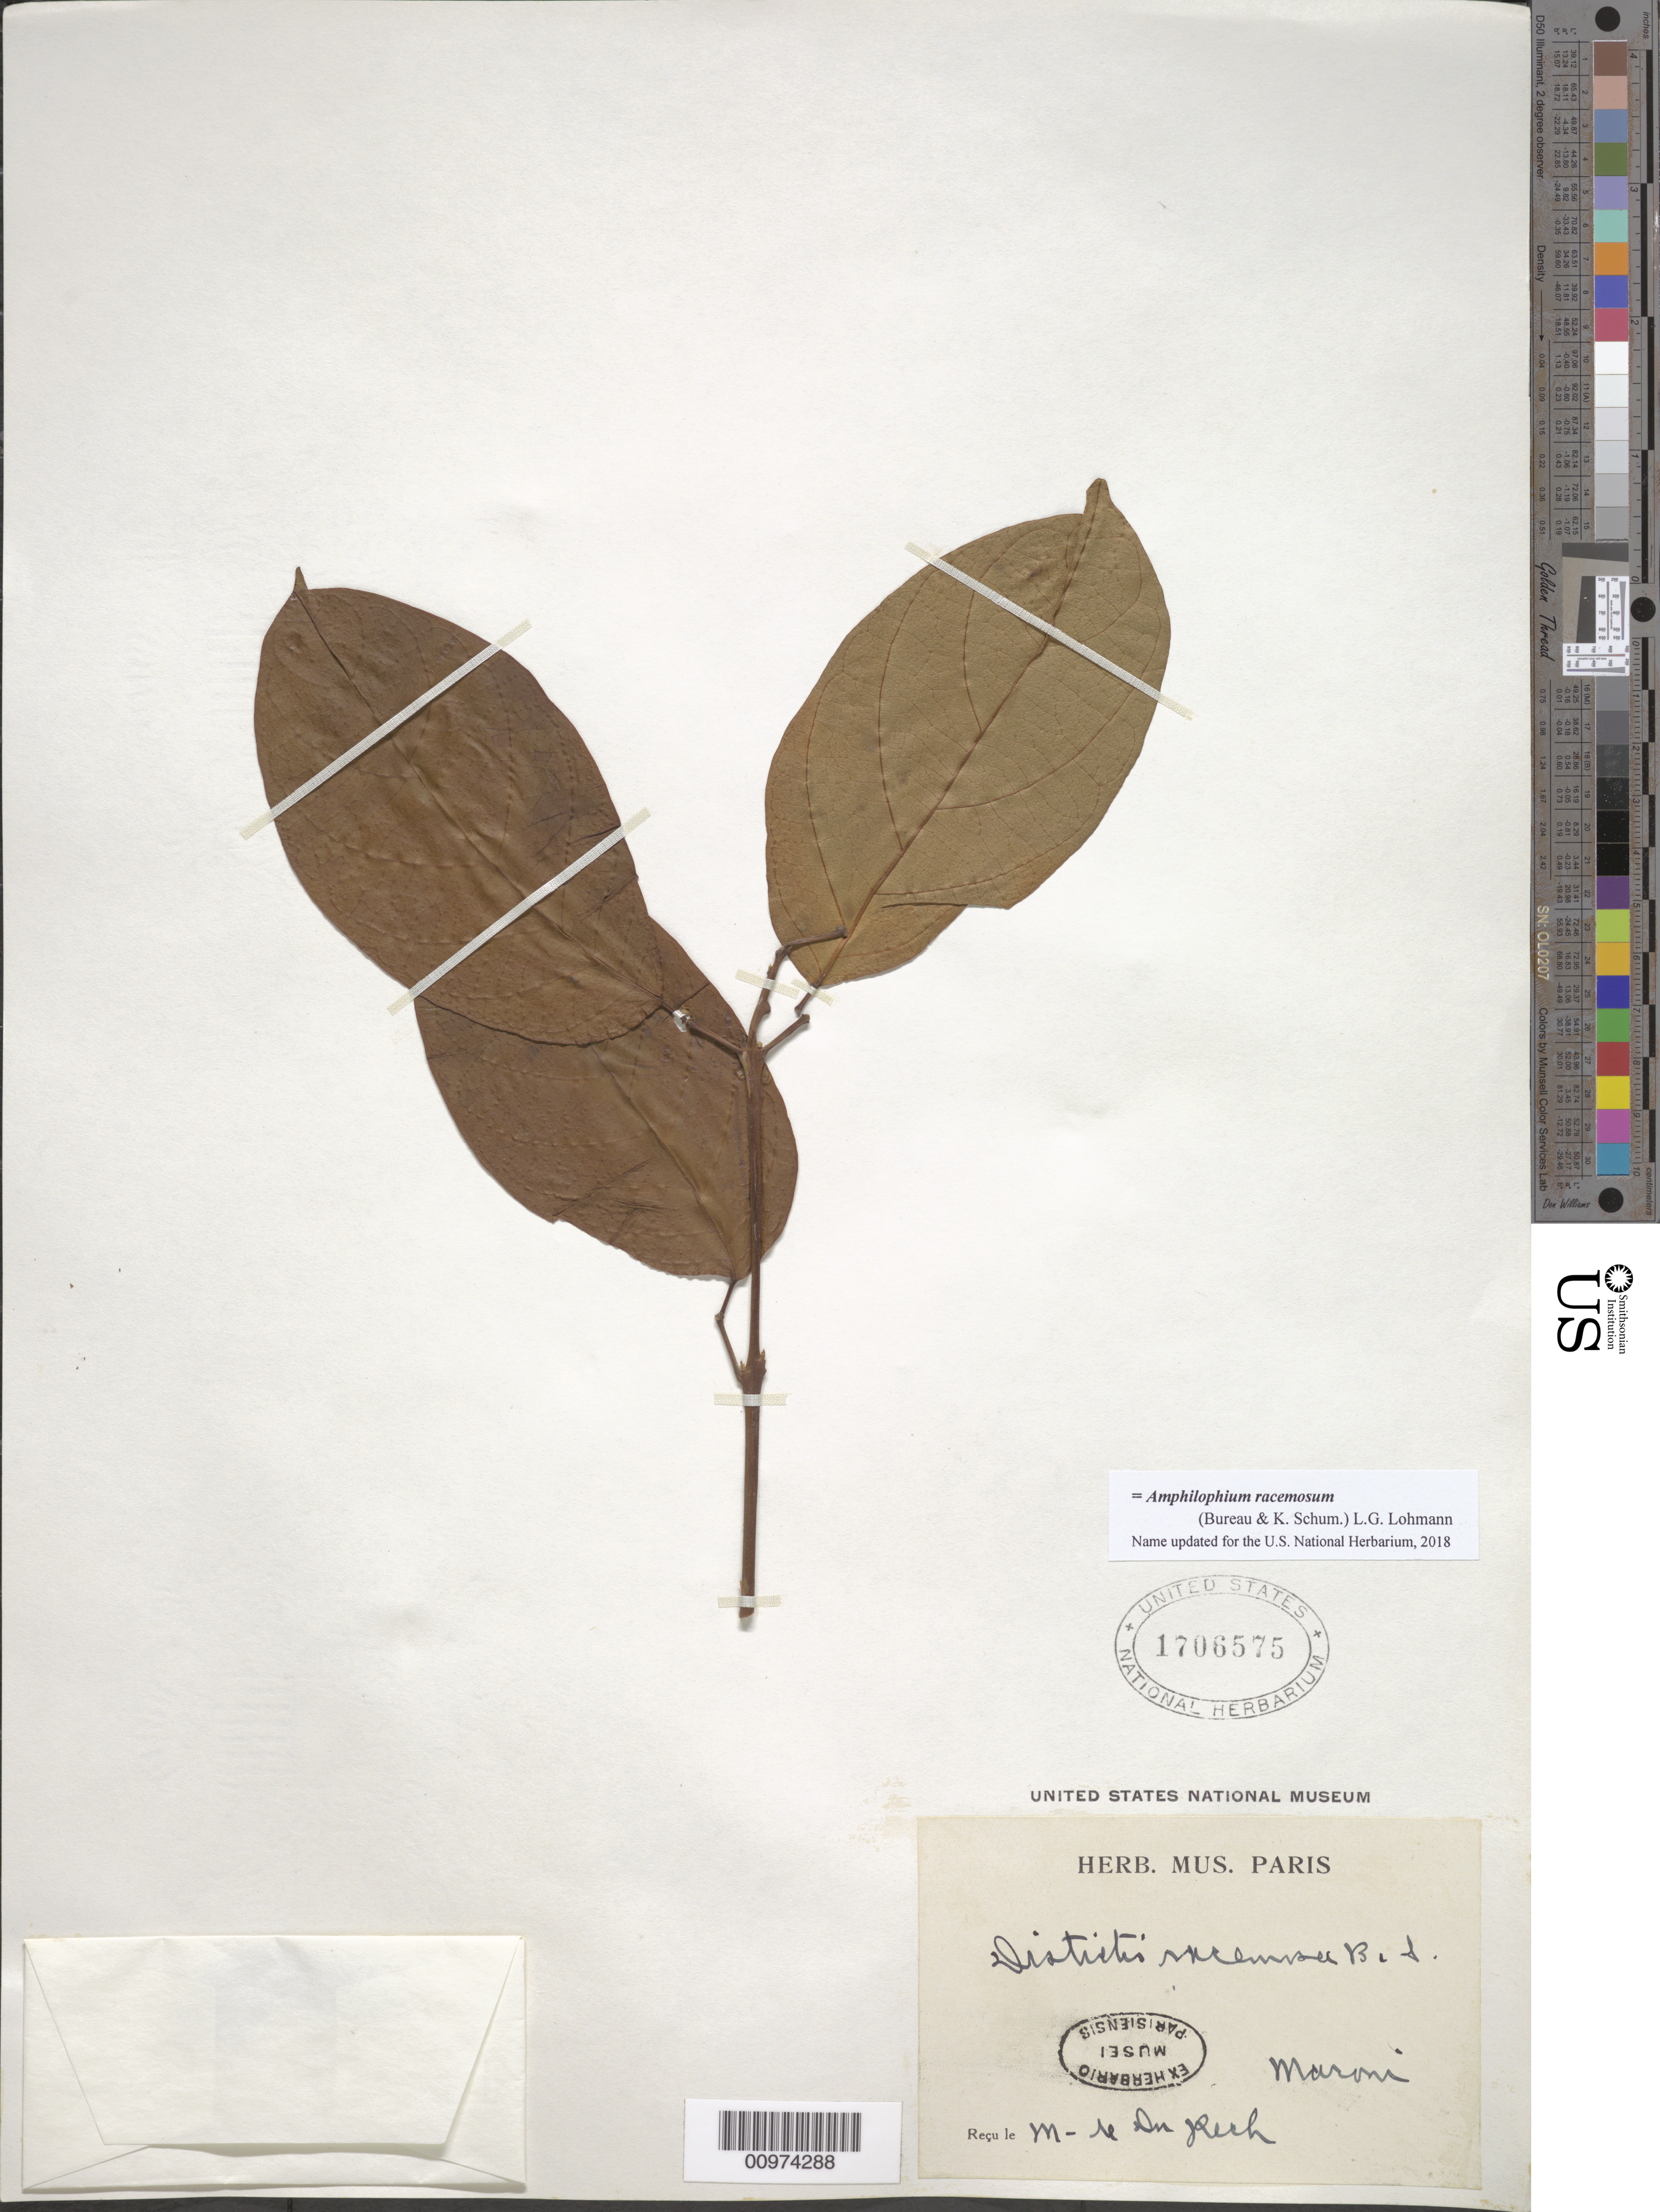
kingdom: Plantae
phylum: Tracheophyta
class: Magnoliopsida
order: Lamiales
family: Bignoniaceae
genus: Amphilophium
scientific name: Amphilophium racemosum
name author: (Bureau & K. Schum.) L.G. Lohmann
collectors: Rech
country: French Guiana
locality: Maroni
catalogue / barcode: US 1706575